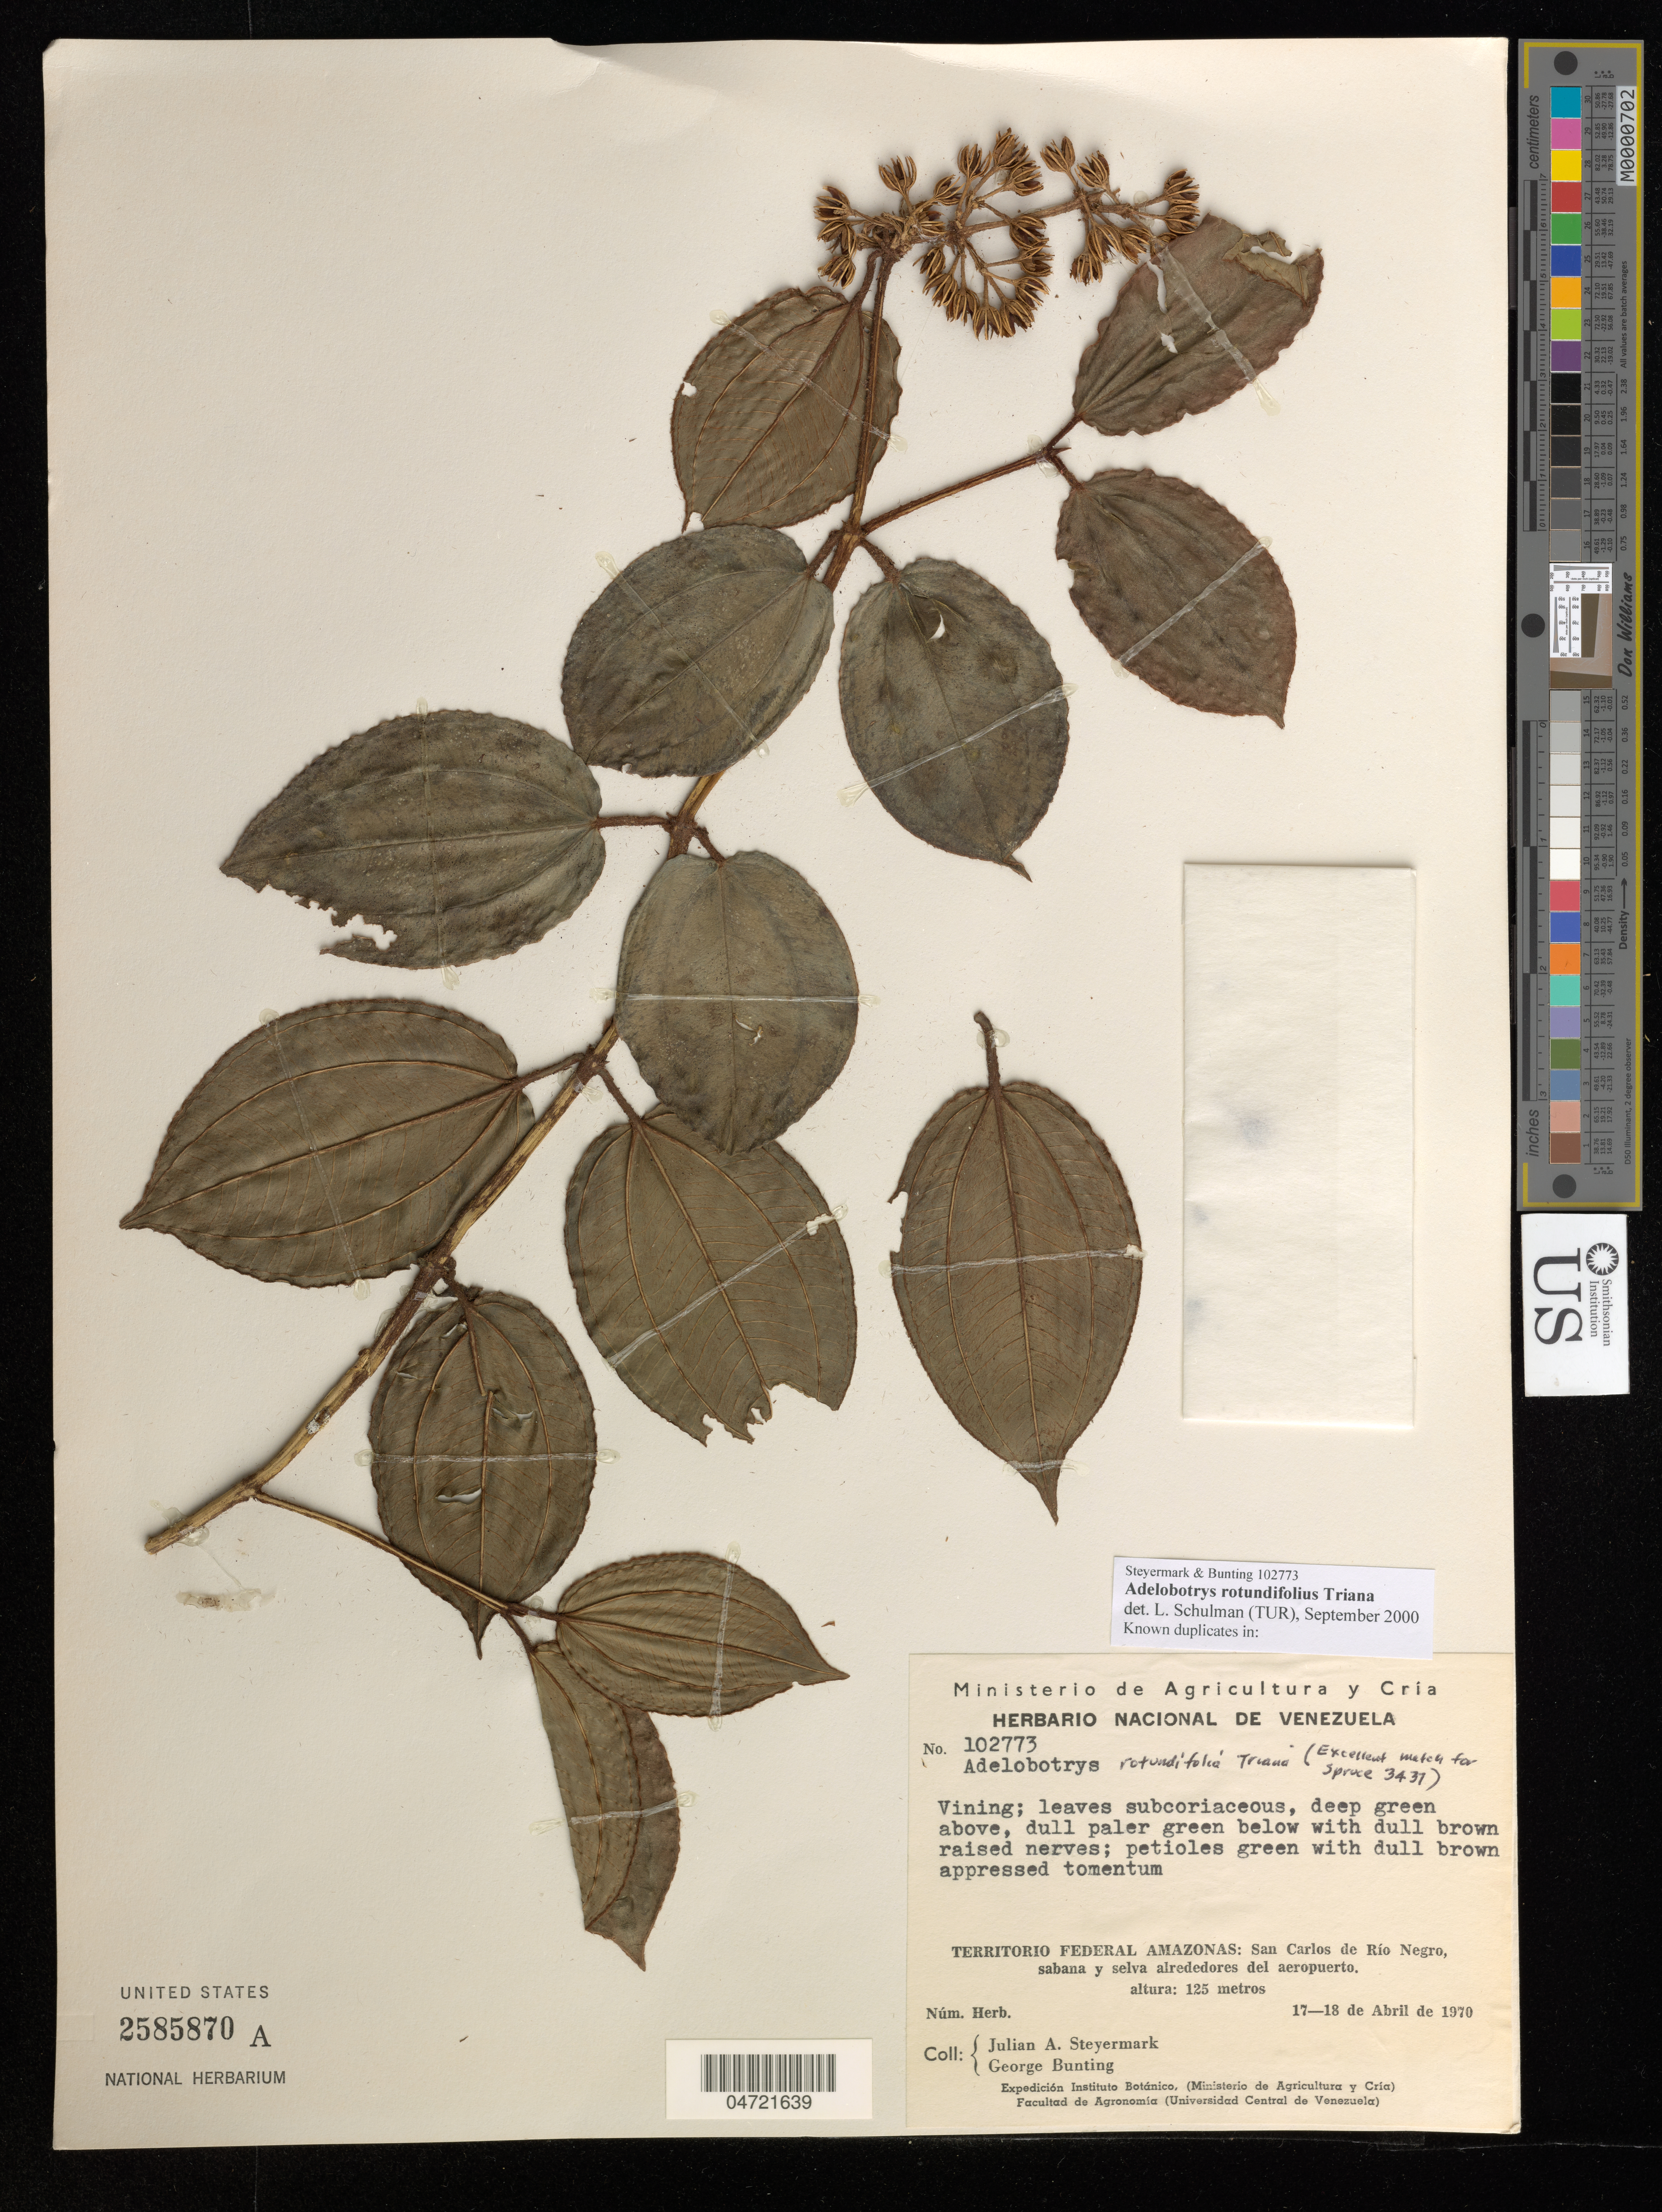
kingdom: Plantae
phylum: Tracheophyta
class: Magnoliopsida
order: Myrtales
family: Melastomataceae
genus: Adelobotrys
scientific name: Adelobotrys rotundifolia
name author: Triana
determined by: Schulman, Leif, (TUR), University of Turku (FINLAND)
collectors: J. Steyermark & G. Bunting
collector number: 102773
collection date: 1970-04-17/1970-04-18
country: Venezuela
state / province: Amazonas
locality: Territorio Federal Amazonas: San Carlos de Rio Negro, sabana y selva alrededores del aeropuerto.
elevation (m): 125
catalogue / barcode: US 2585870A